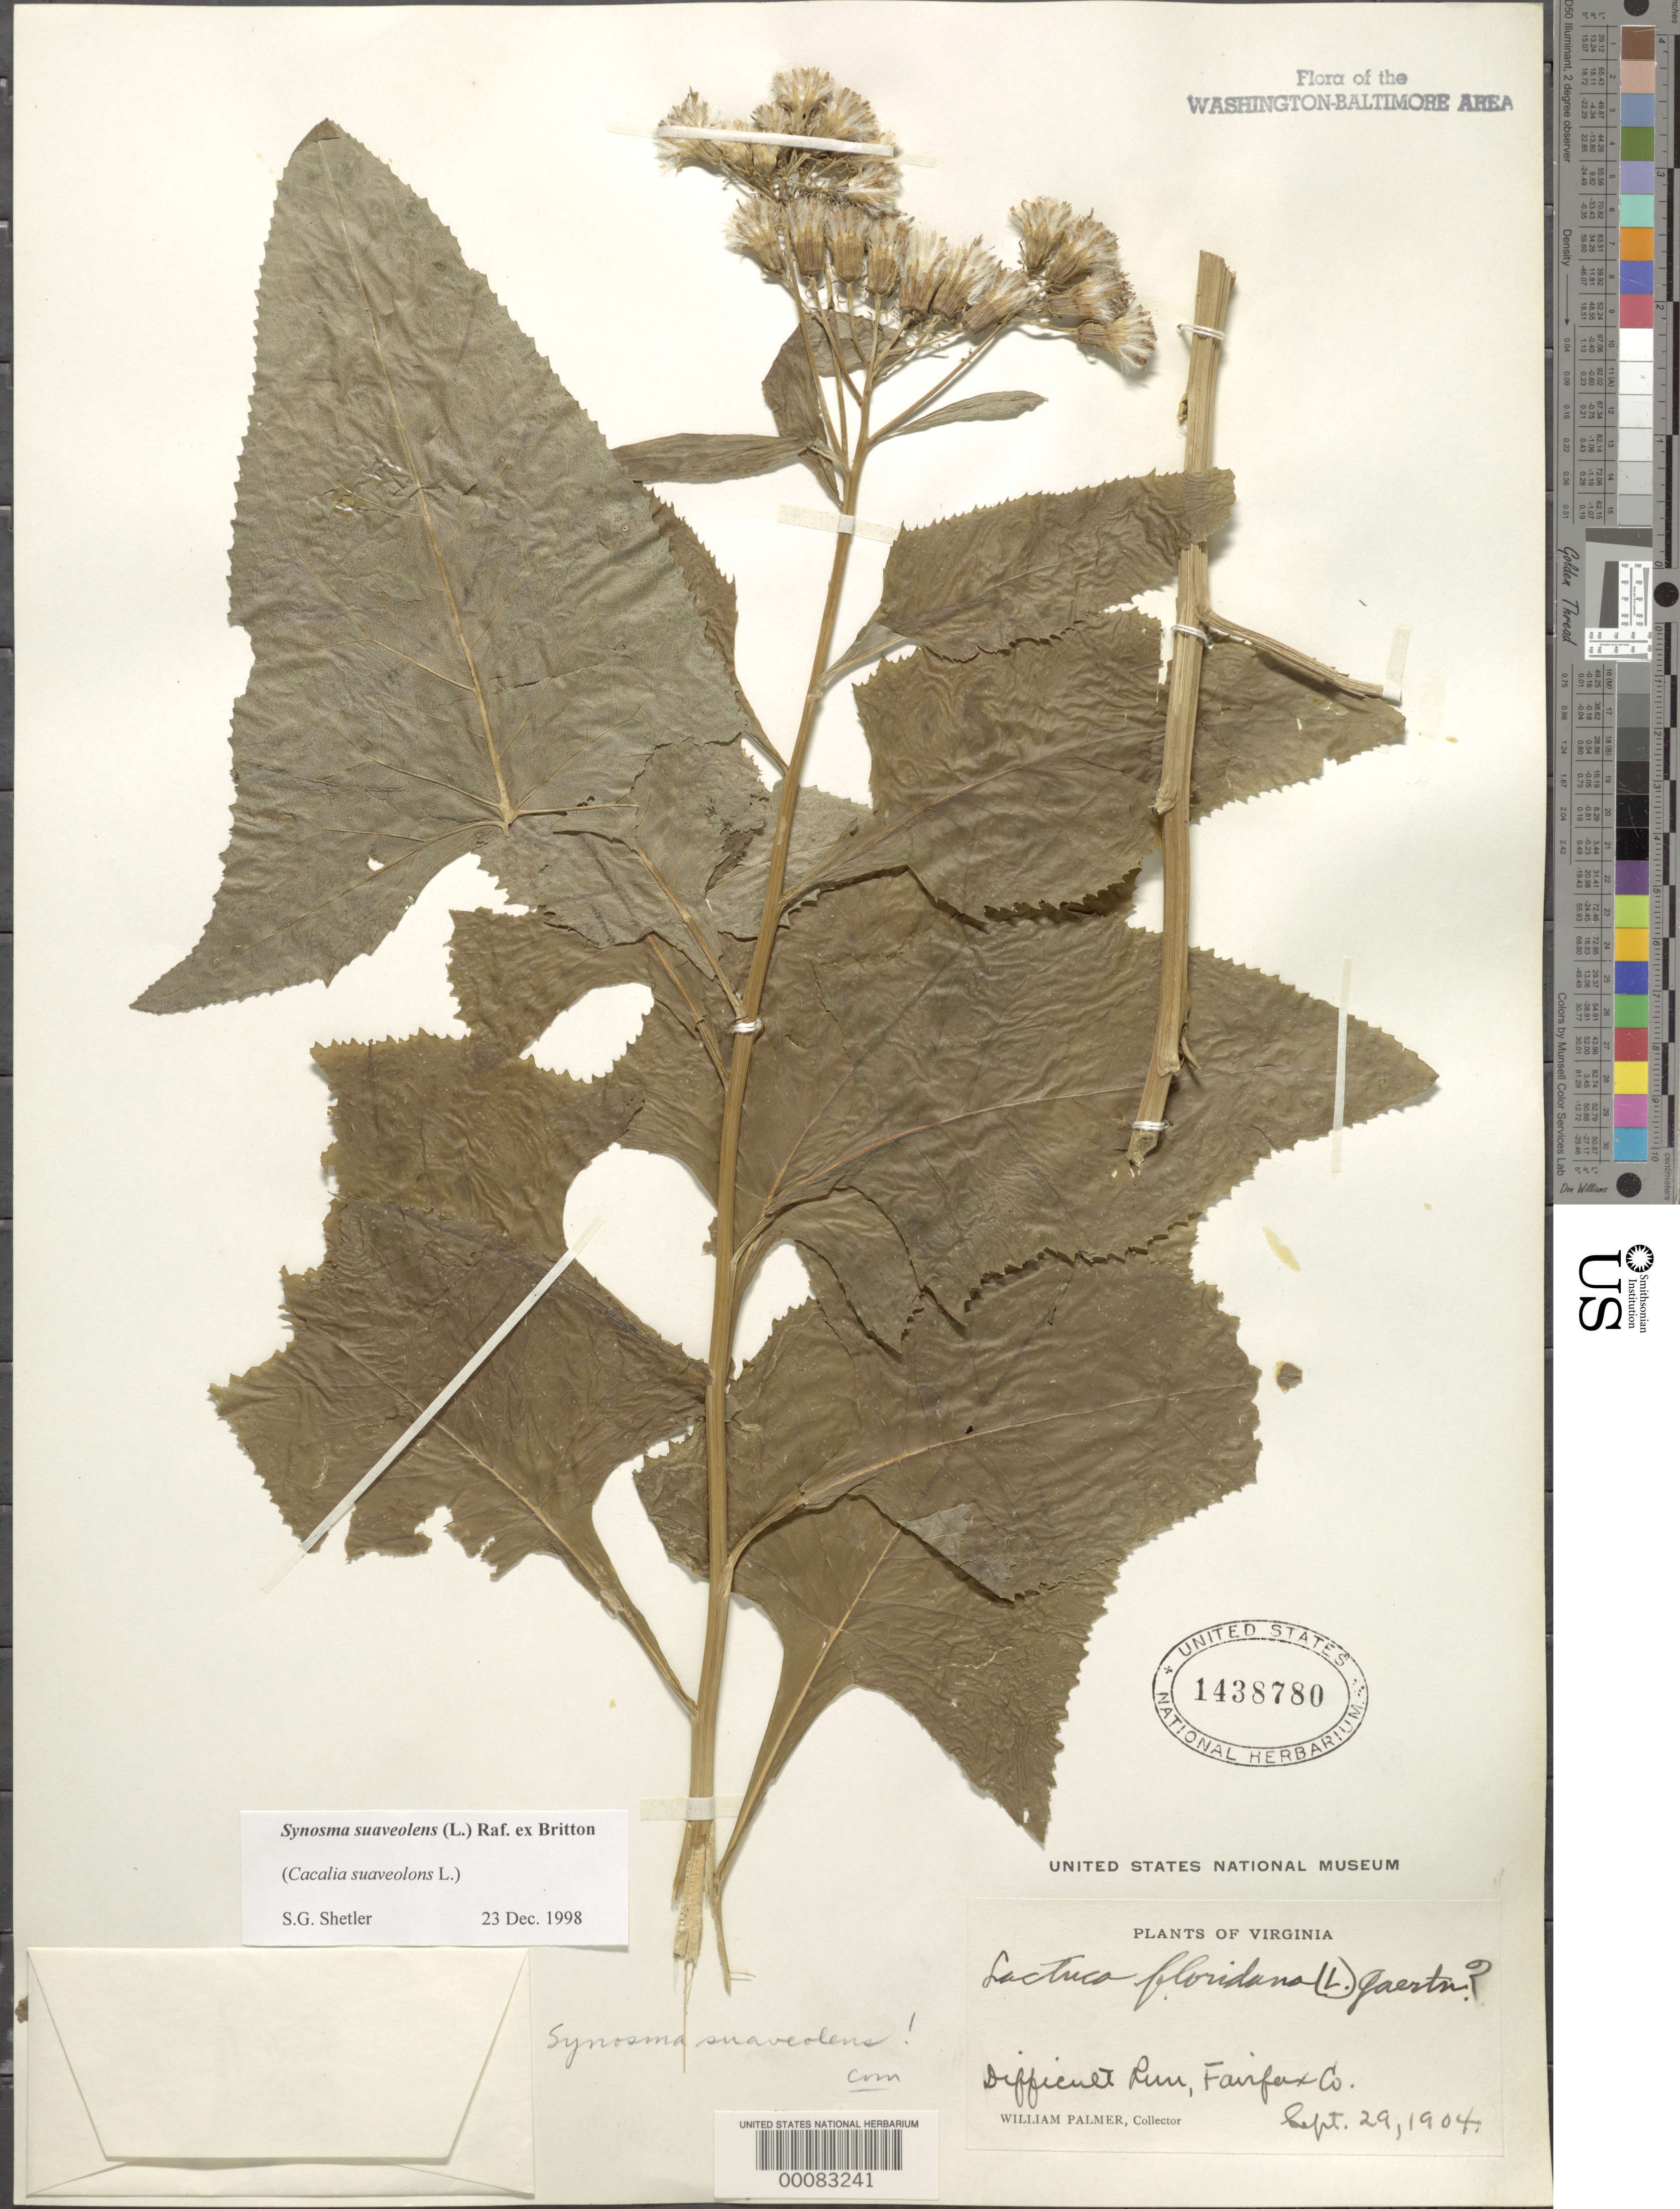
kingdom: Plantae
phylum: Tracheophyta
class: Magnoliopsida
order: Asterales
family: Asteraceae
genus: Hasteola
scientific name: Hasteola suaveolens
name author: (L.) Pojark.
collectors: W. Palmer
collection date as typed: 29 Sep 1904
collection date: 1904-09-29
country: United States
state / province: Virginia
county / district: Fairfax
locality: Difficult Run C. & O. Canal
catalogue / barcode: US 1438780